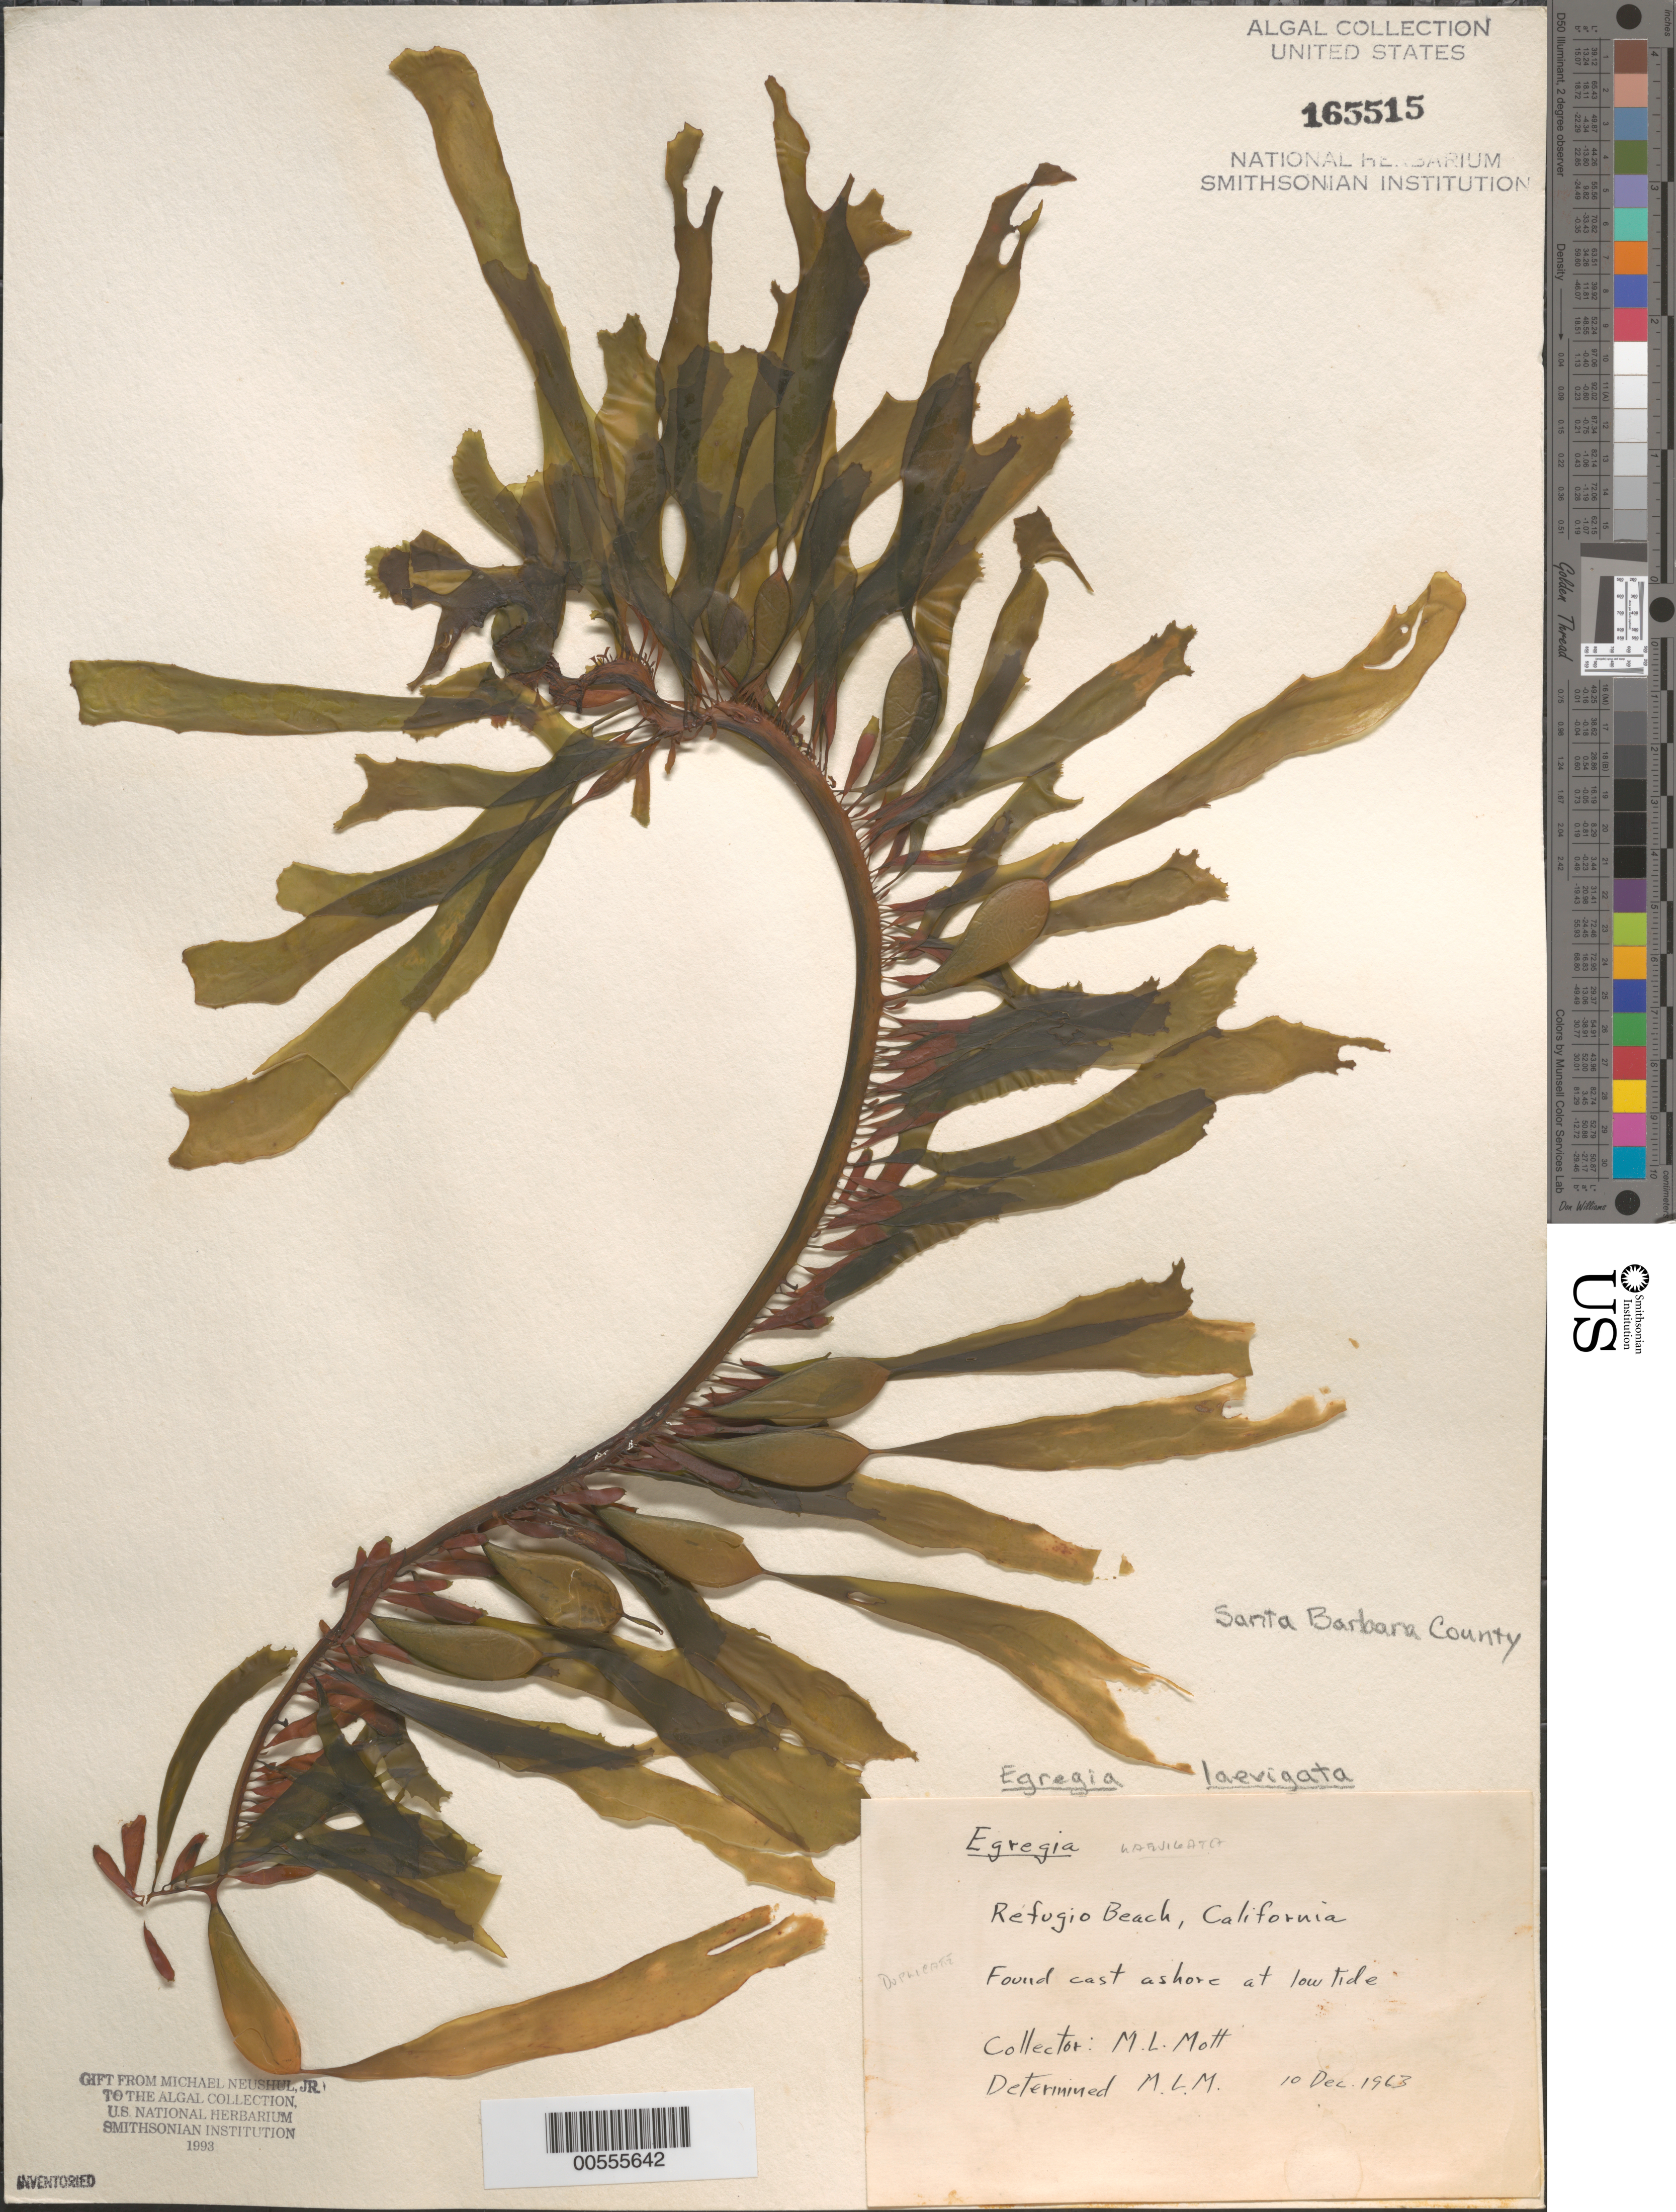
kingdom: Chromista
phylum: Ochrophyta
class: Phaeophyceae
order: Laminariales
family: Lessoniaceae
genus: Egregia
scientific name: Egregia menziesii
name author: (Turner) Aresch.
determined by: Algae name updating Project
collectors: M. Mott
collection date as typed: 10 Dec 1963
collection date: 1963-12-10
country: United States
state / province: California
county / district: Santa Barbara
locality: Refugio Beach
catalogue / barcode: US 165515